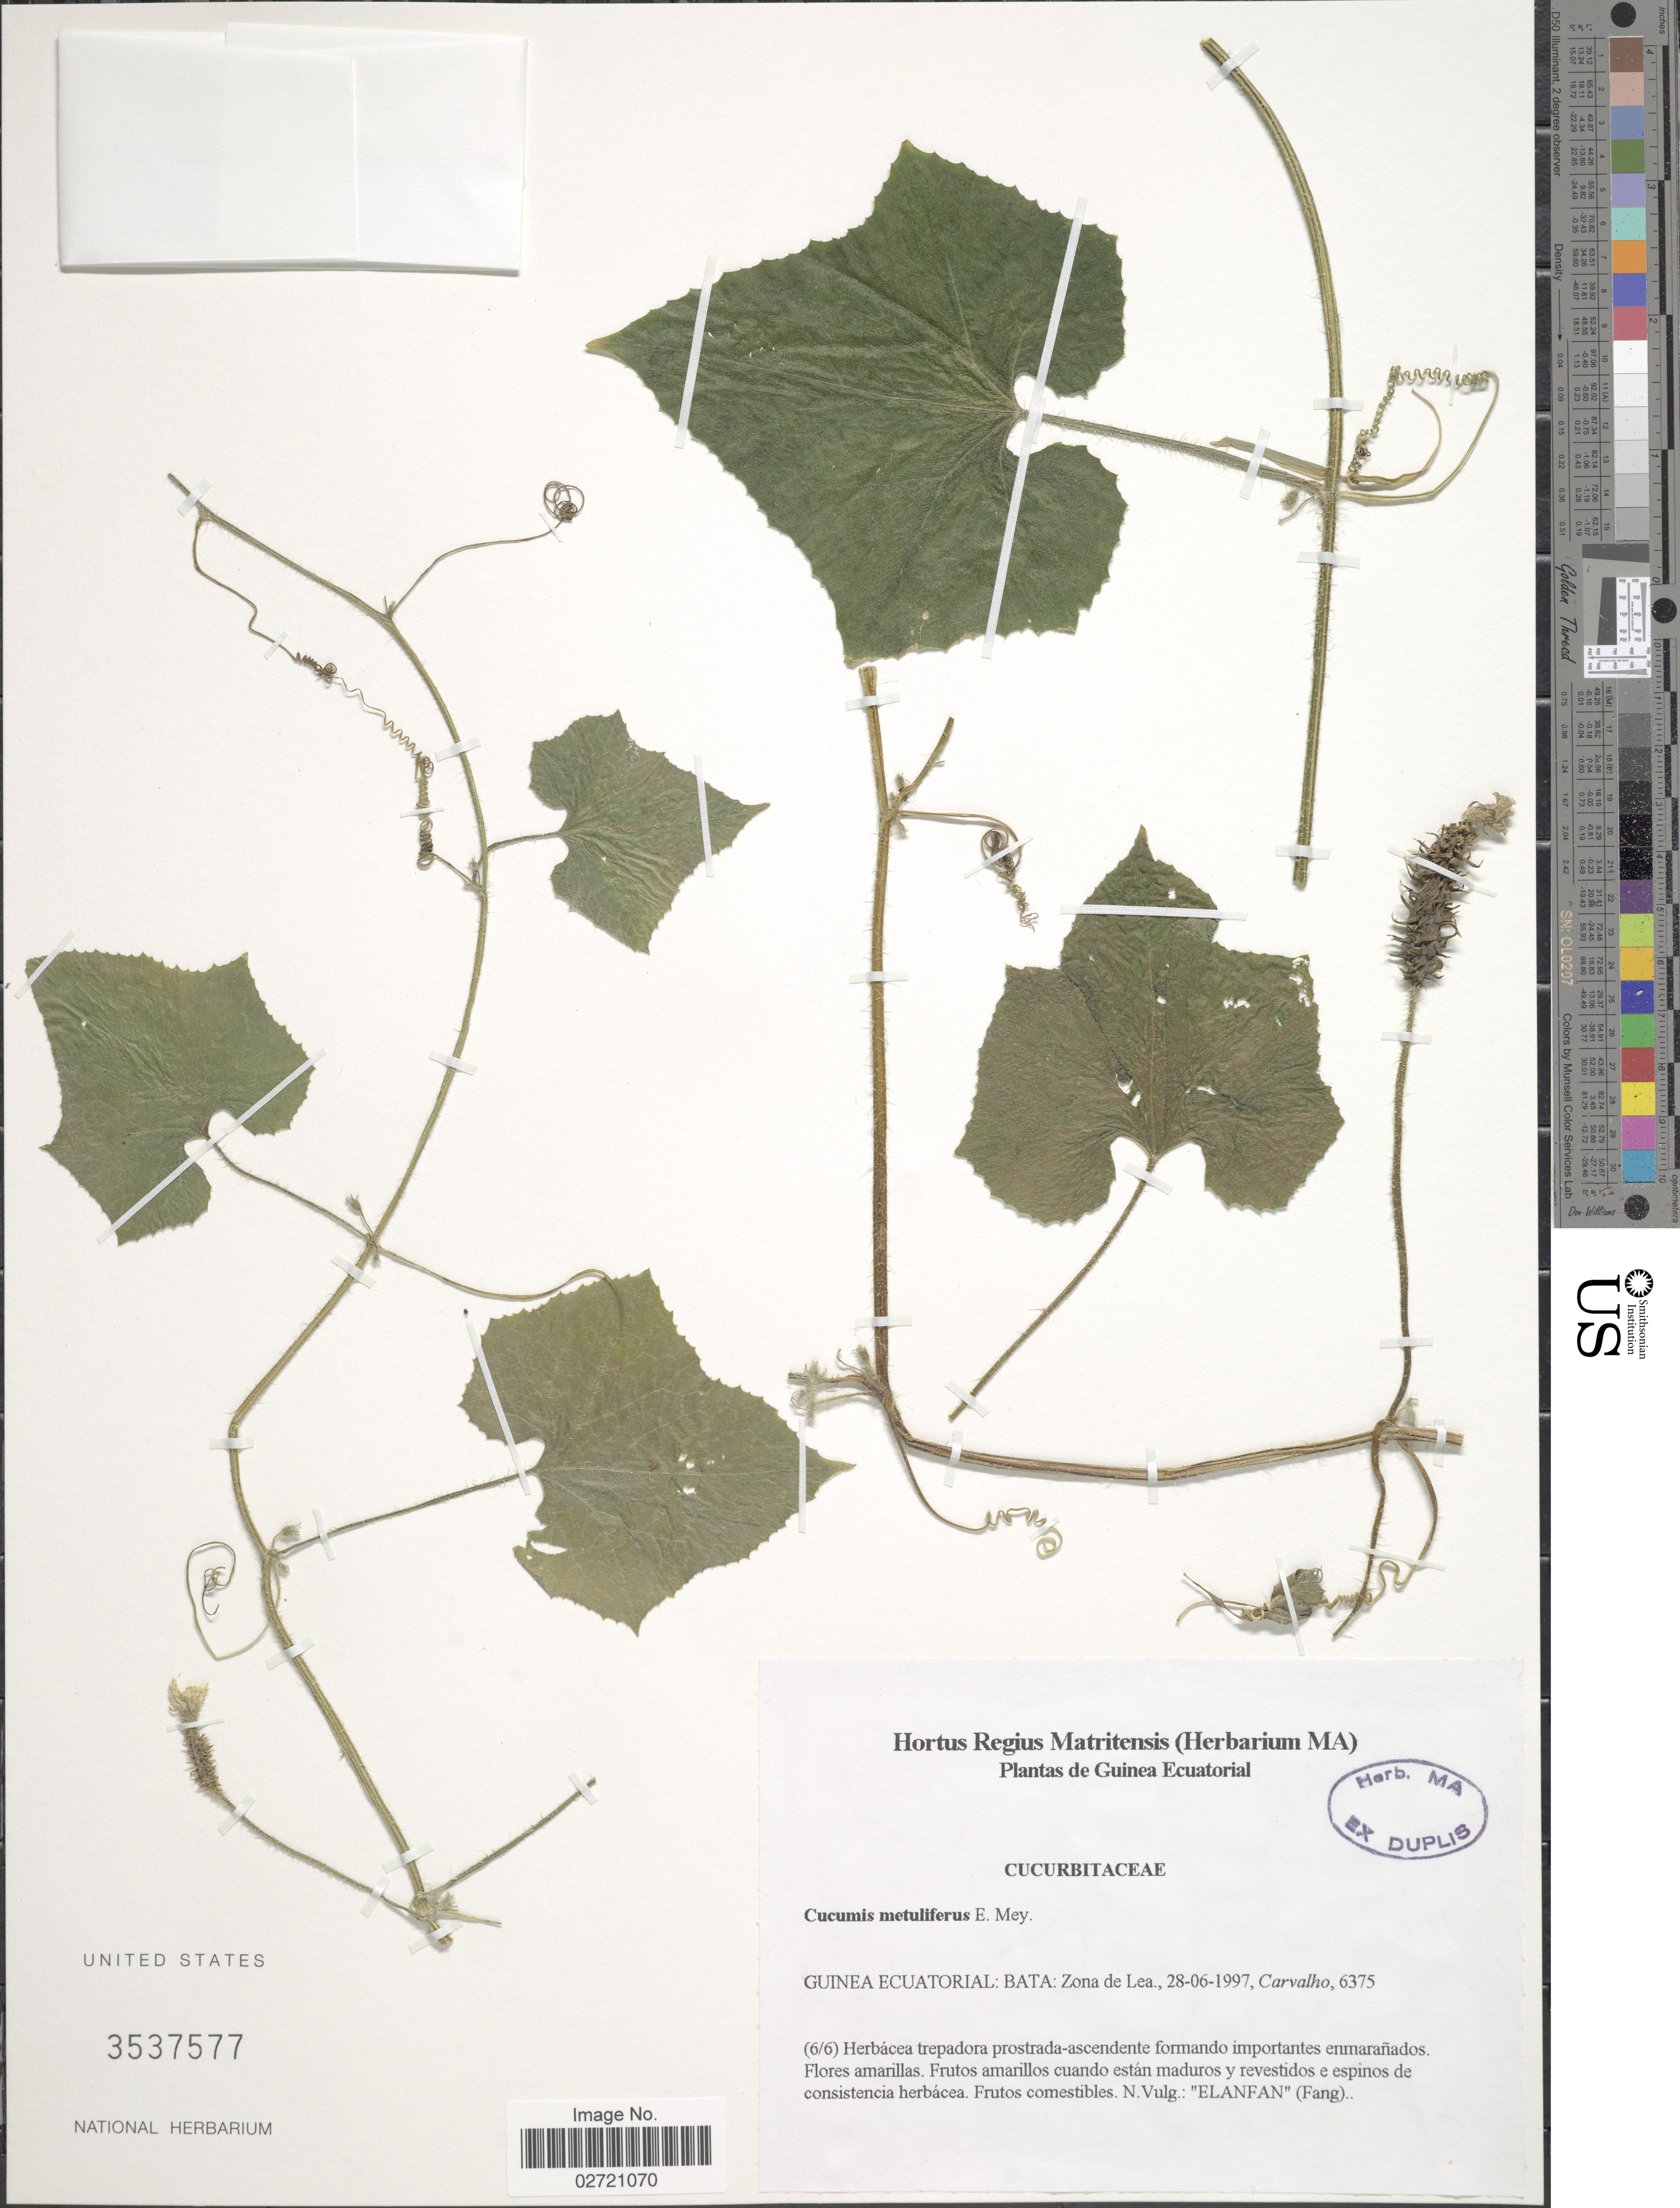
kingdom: Plantae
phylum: Tracheophyta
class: Magnoliopsida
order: Cucurbitales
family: Cucurbitaceae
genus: Cucumis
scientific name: Cucumis metuliferus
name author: E. Mey. ex Naudin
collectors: Carvalho, --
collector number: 6375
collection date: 1997-06-28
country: Equatorial Guinea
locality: Guinea Ecuatorial: Bata: Zone de Lea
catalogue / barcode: US 3537577